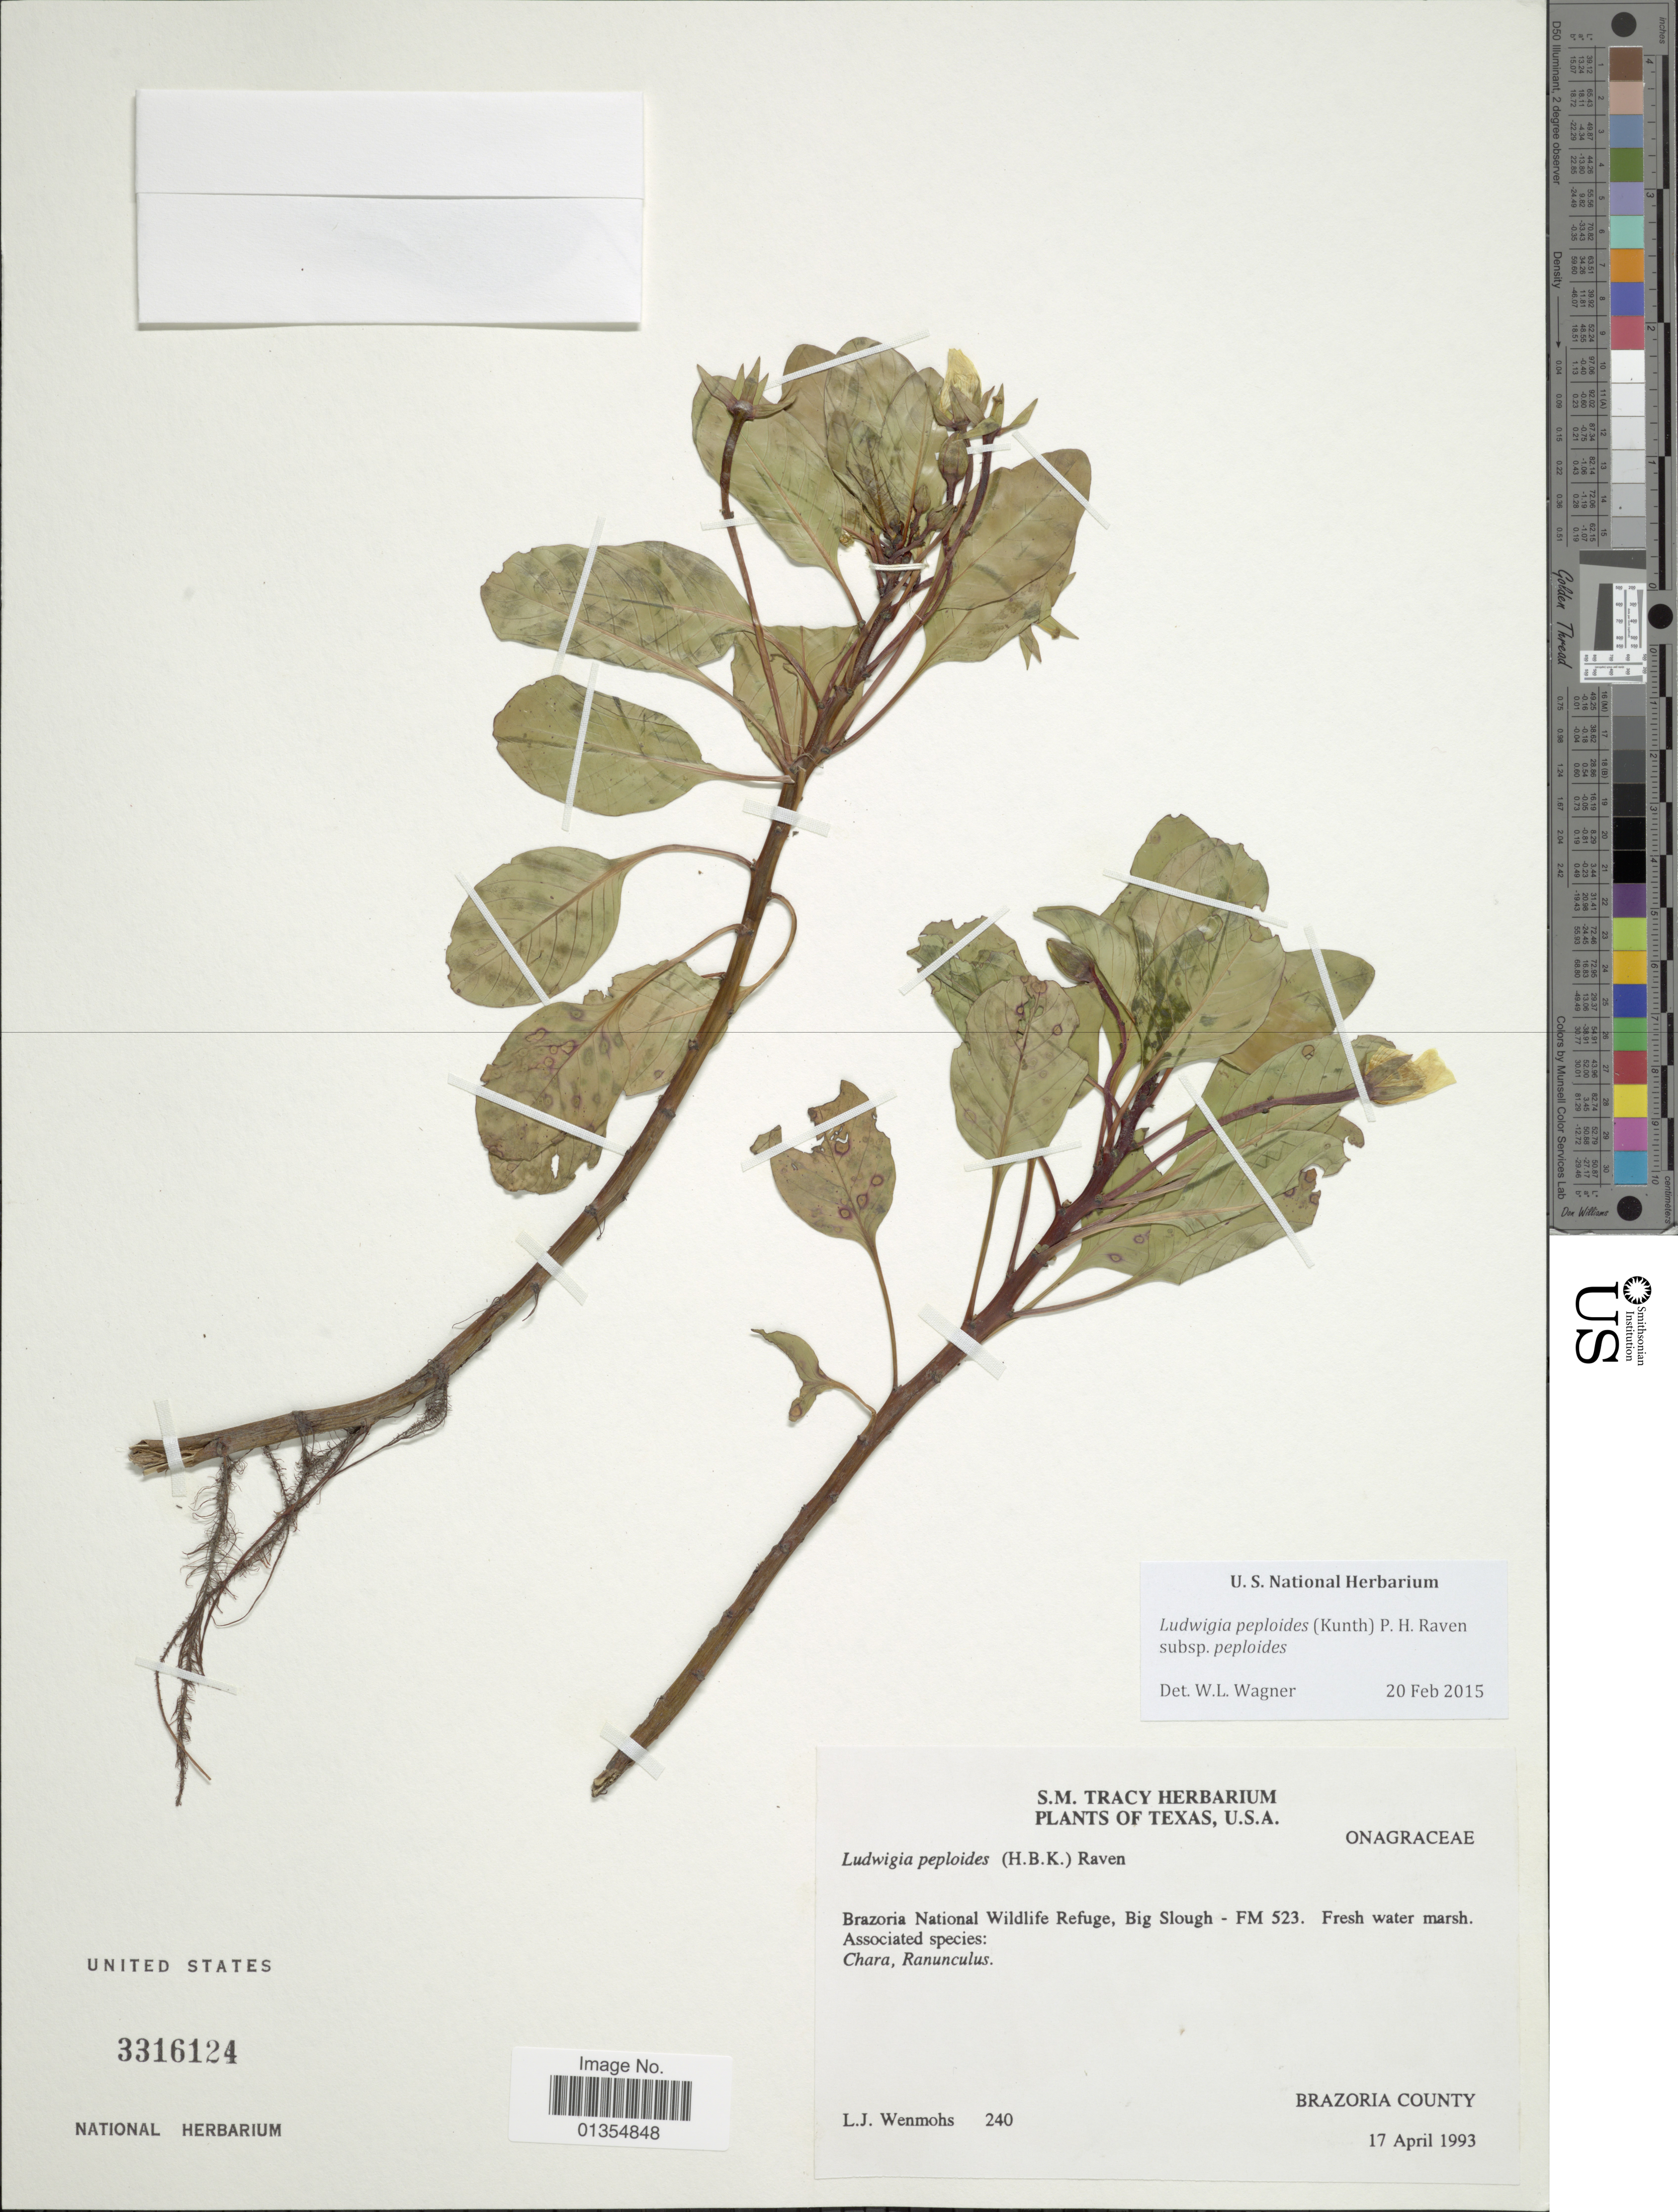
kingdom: Plantae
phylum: Tracheophyta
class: Magnoliopsida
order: Myrtales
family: Onagraceae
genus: Ludwigia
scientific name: Ludwigia peploides subsp. peploides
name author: (Kunth) P.H. Raven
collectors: L. Wenmohs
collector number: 240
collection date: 1993-04-17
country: United States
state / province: Texas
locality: Brazoria National Wildlife Refuge, Big Slough - FM 523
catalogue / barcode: US 3316124